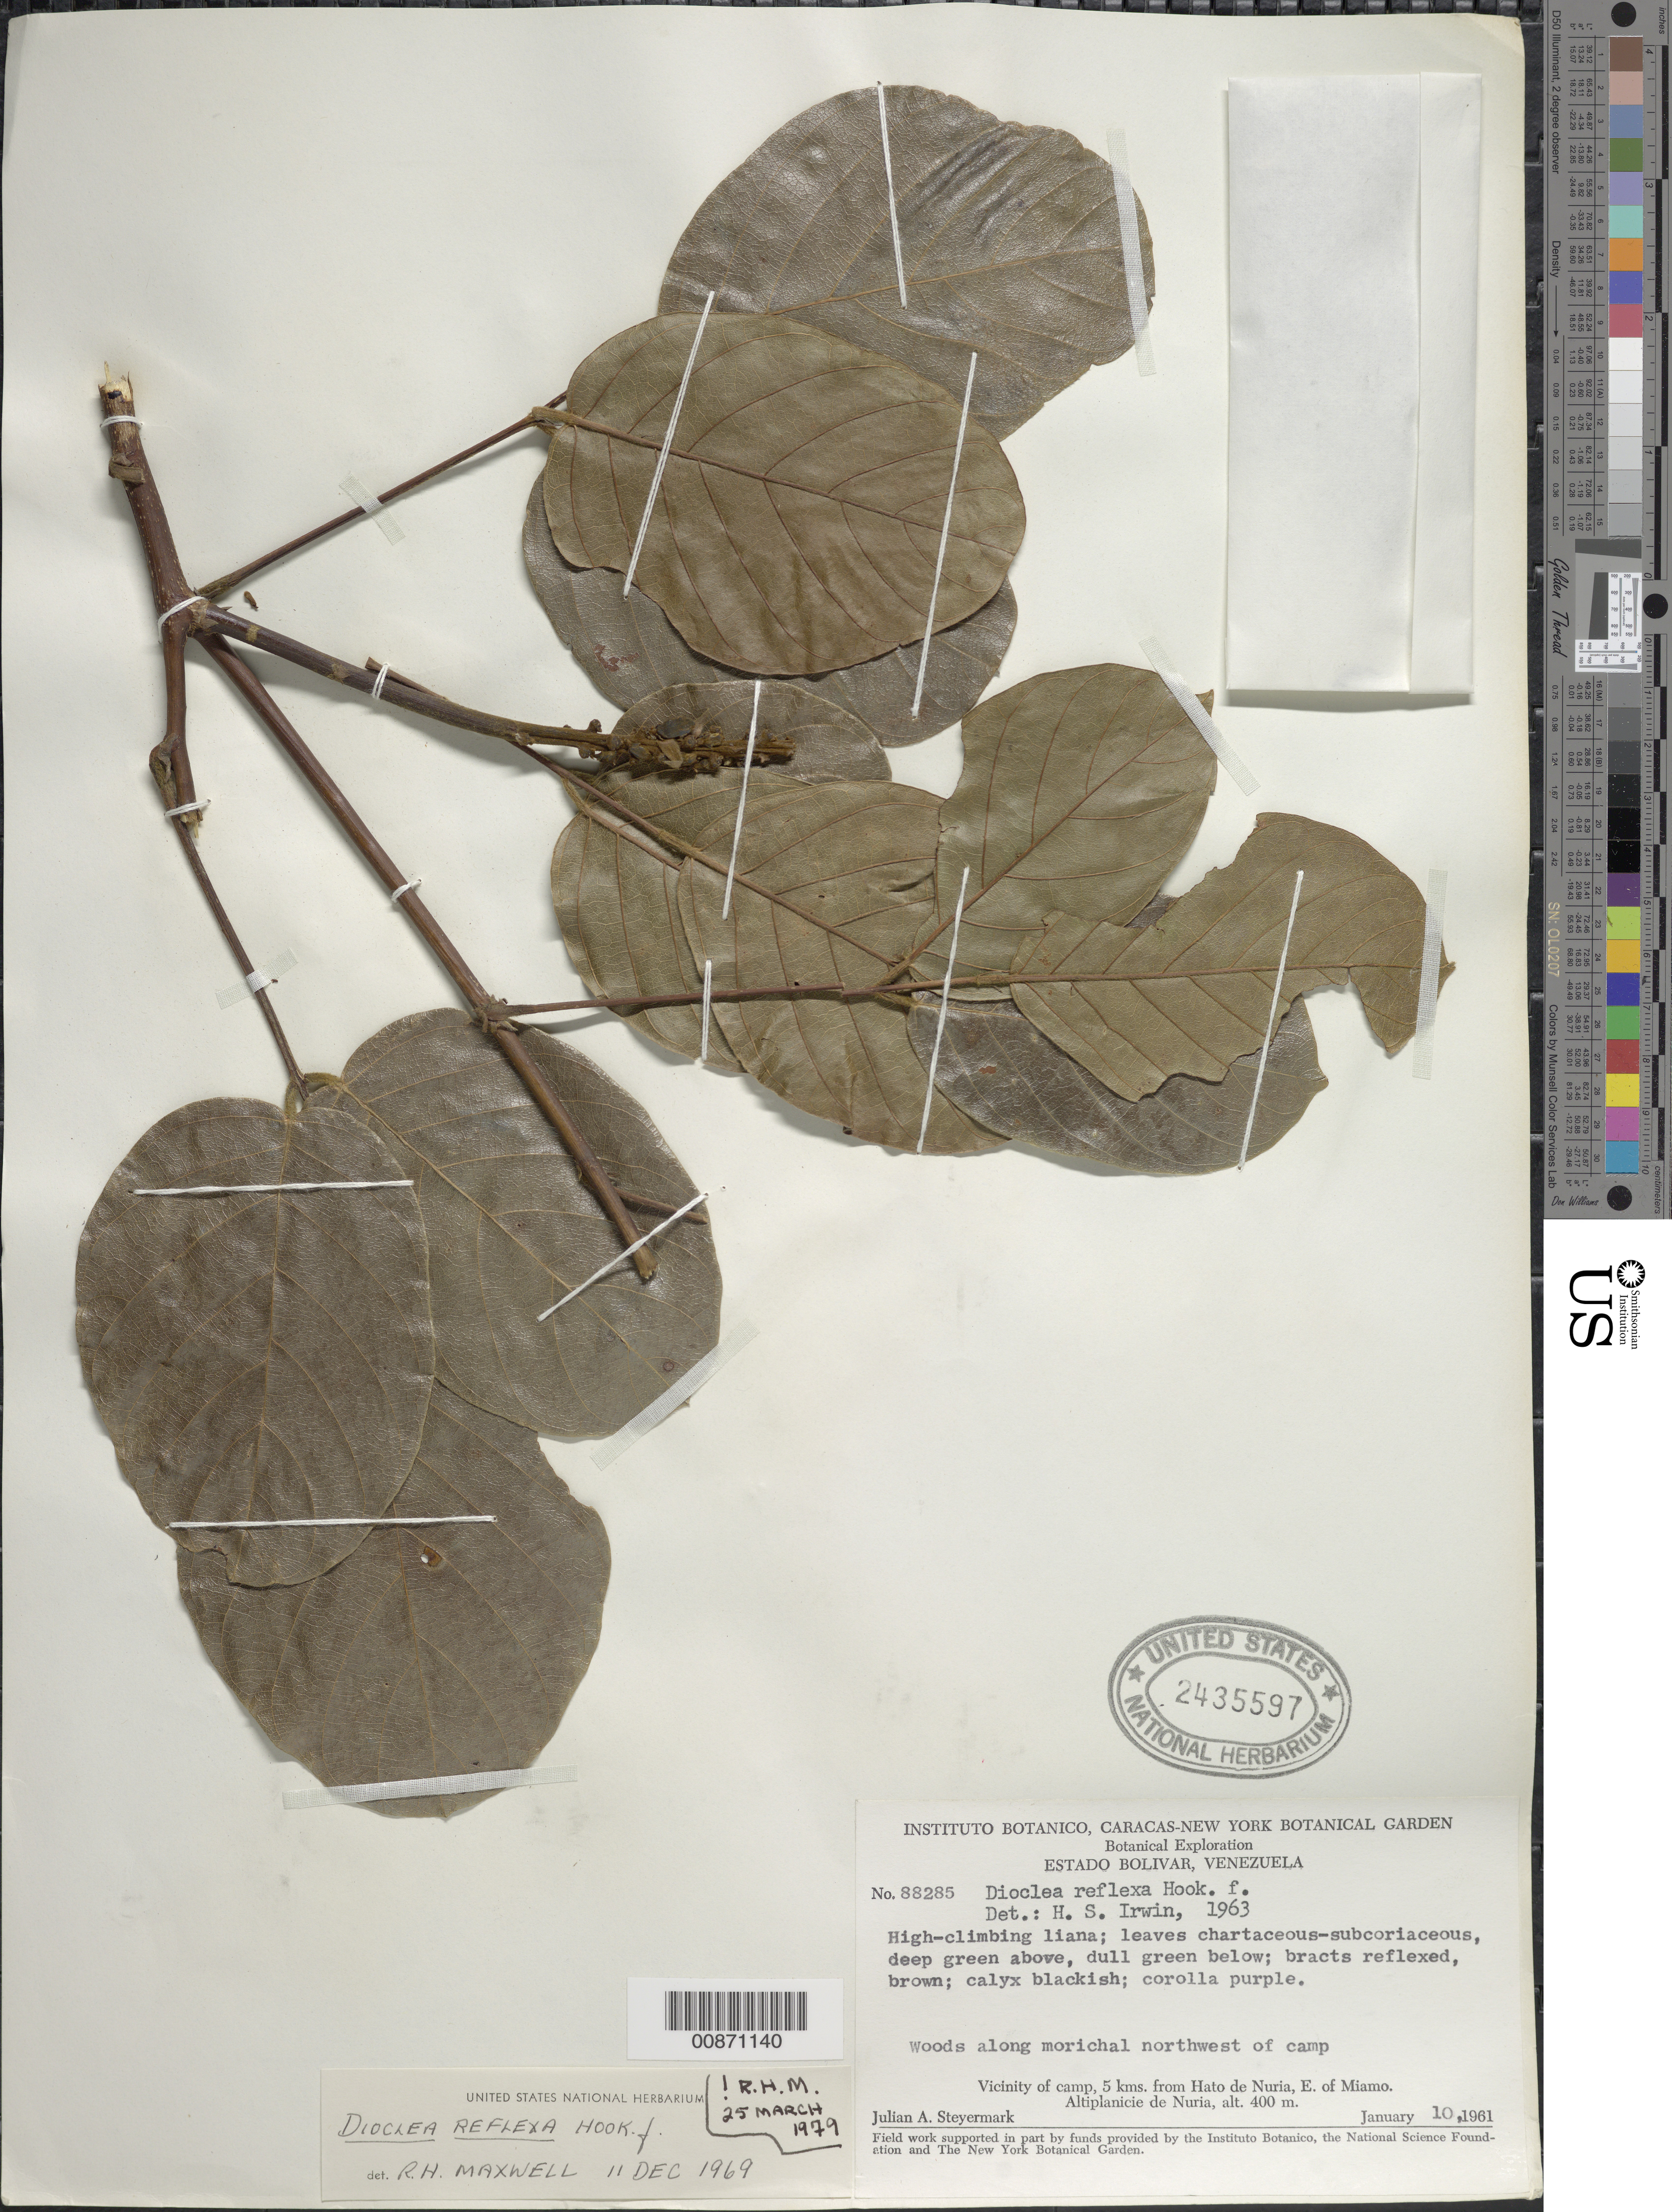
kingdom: Plantae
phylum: Tracheophyta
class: Magnoliopsida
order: Fabales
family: Fabaceae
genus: Macropsychanthus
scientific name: Macropsychanthus comosus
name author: (G. Mey.) L.P. Queiroz & Snak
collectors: J. Steyermark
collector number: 88285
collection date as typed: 10-Jan-61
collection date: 1961-01-10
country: Venezuela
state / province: Bolívar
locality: Hato de Nuria, 5 km from; E of Miamo, Altiplanicie de Nuria, NW of camp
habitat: Woods along morichal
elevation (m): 400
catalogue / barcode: US 2435597